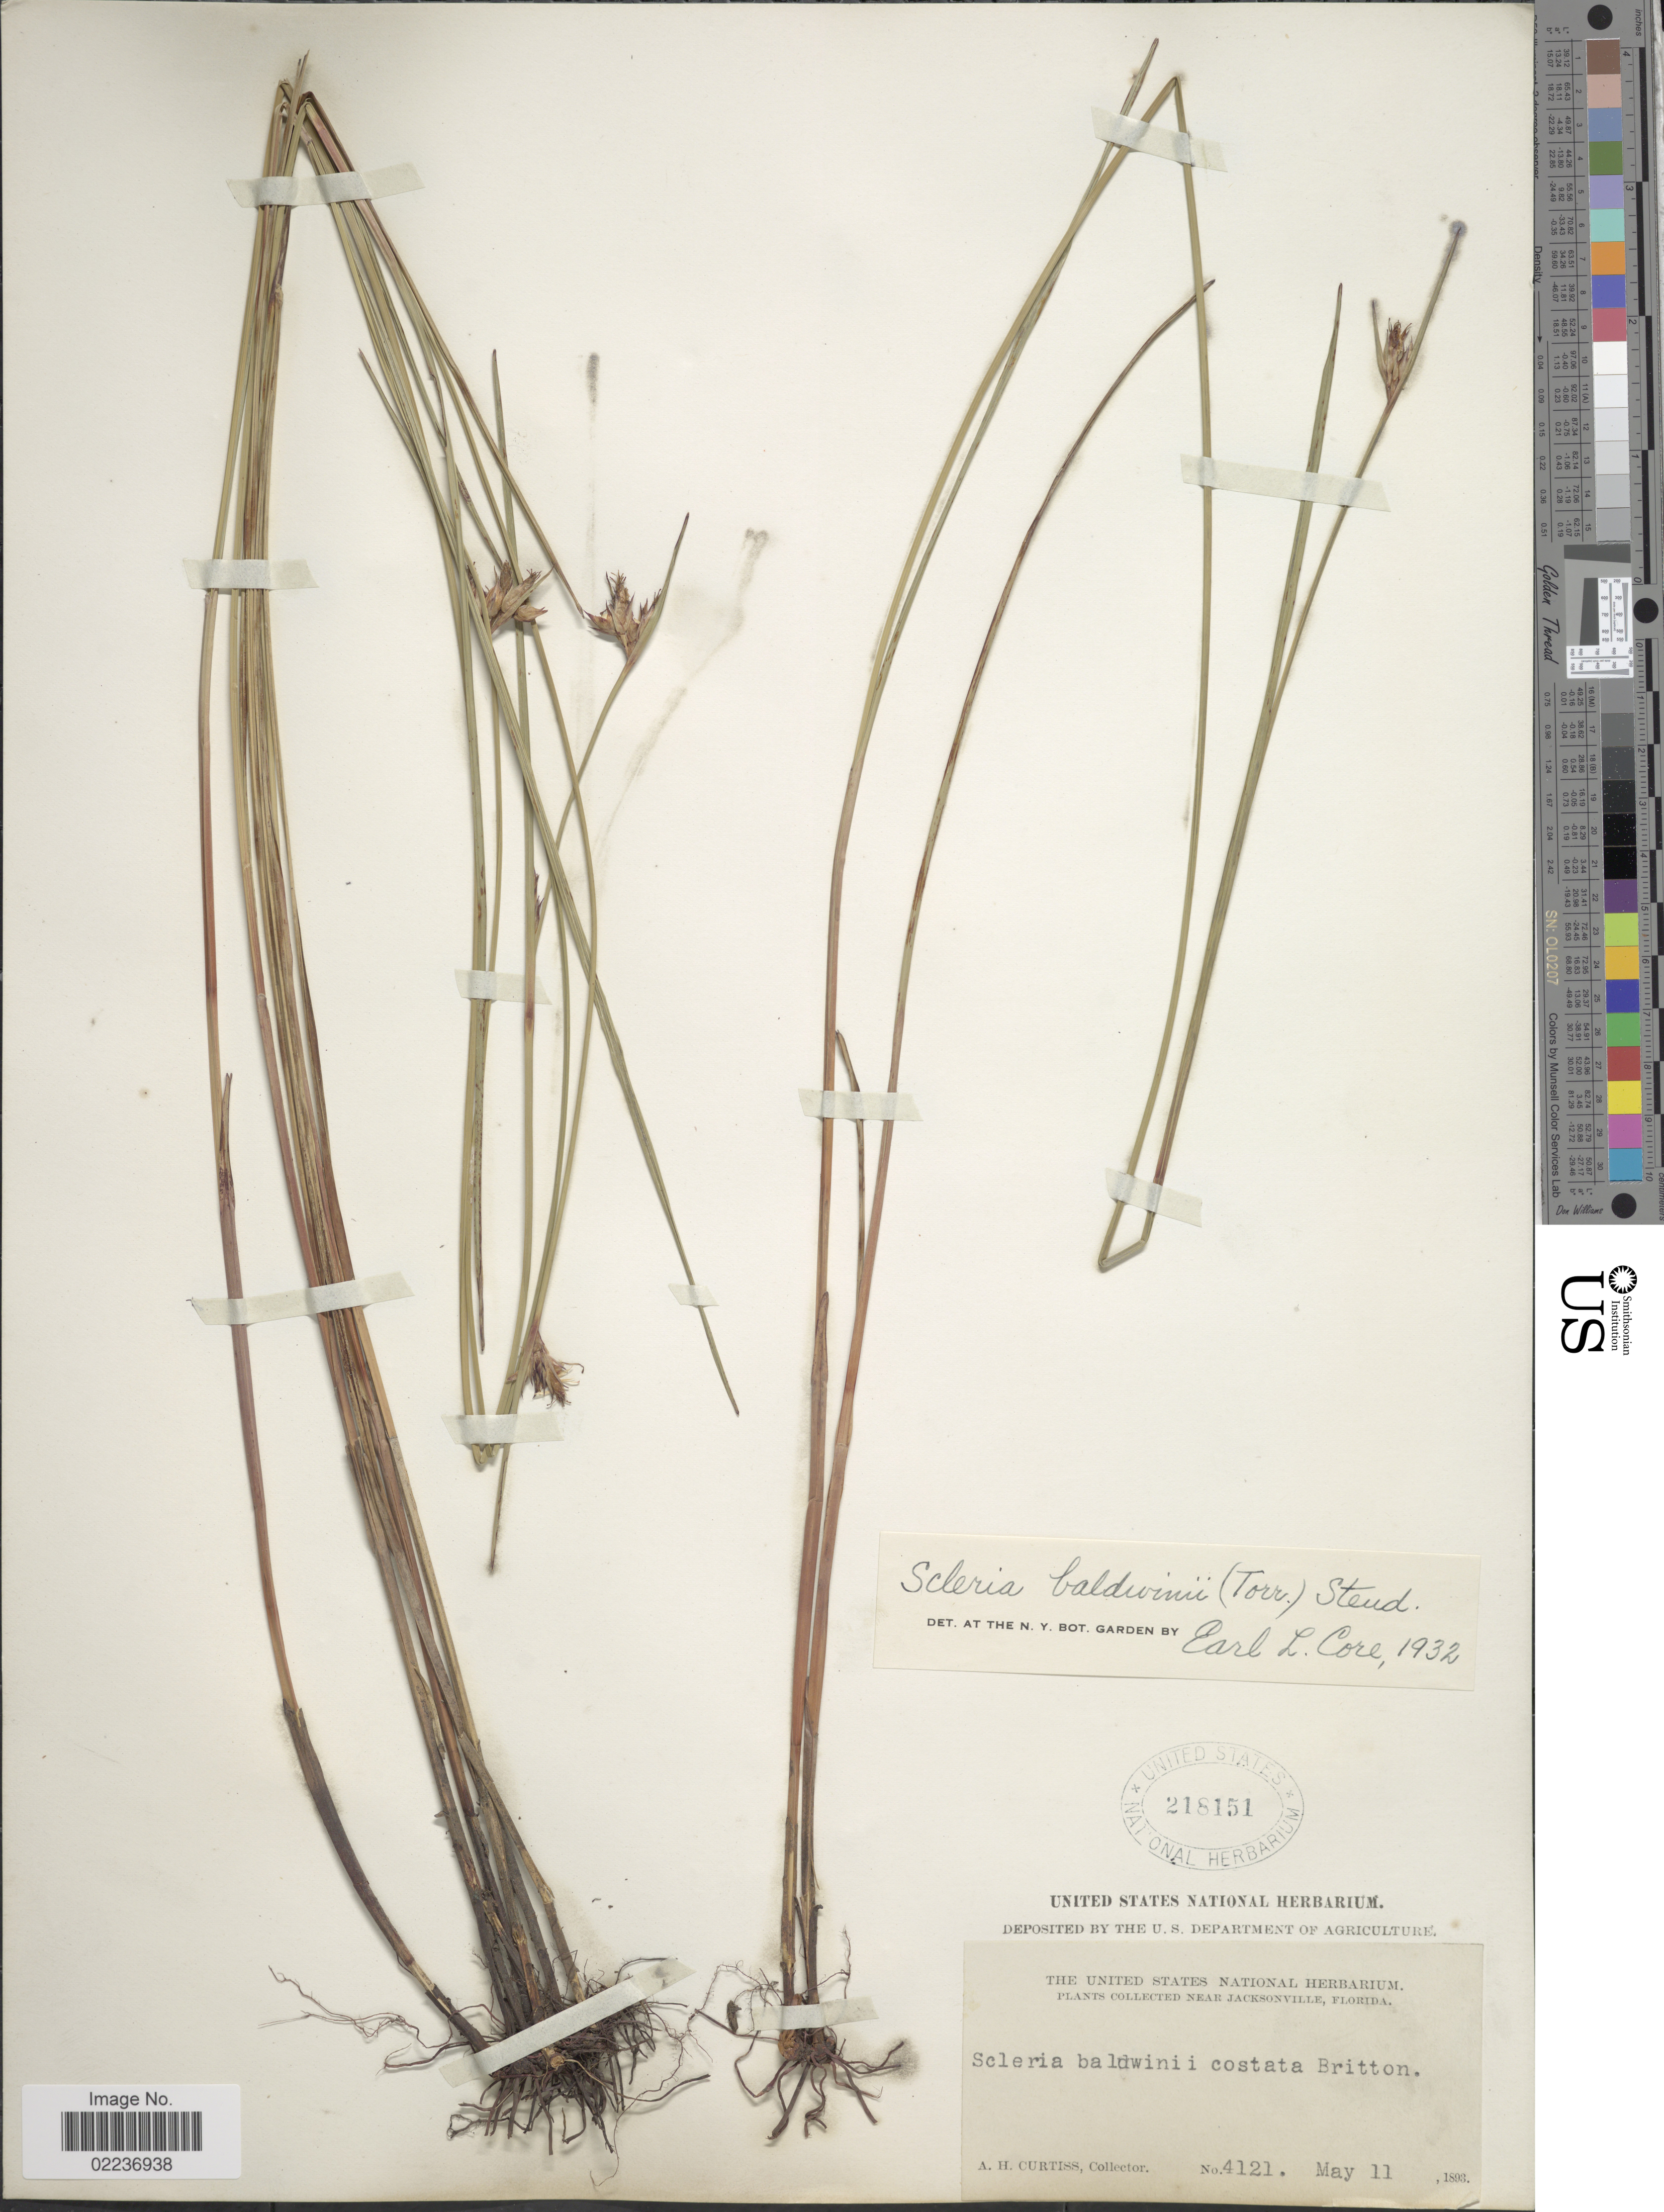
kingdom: Plantae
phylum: Tracheophyta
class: Liliopsida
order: Poales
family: Cyperaceae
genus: Scleria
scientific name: Scleria baldwinii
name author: (Torr.) Steud.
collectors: A. H. Curtiss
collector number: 4121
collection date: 1893-05-11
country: United States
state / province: Florida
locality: Near Jacksonville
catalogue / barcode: US 218151